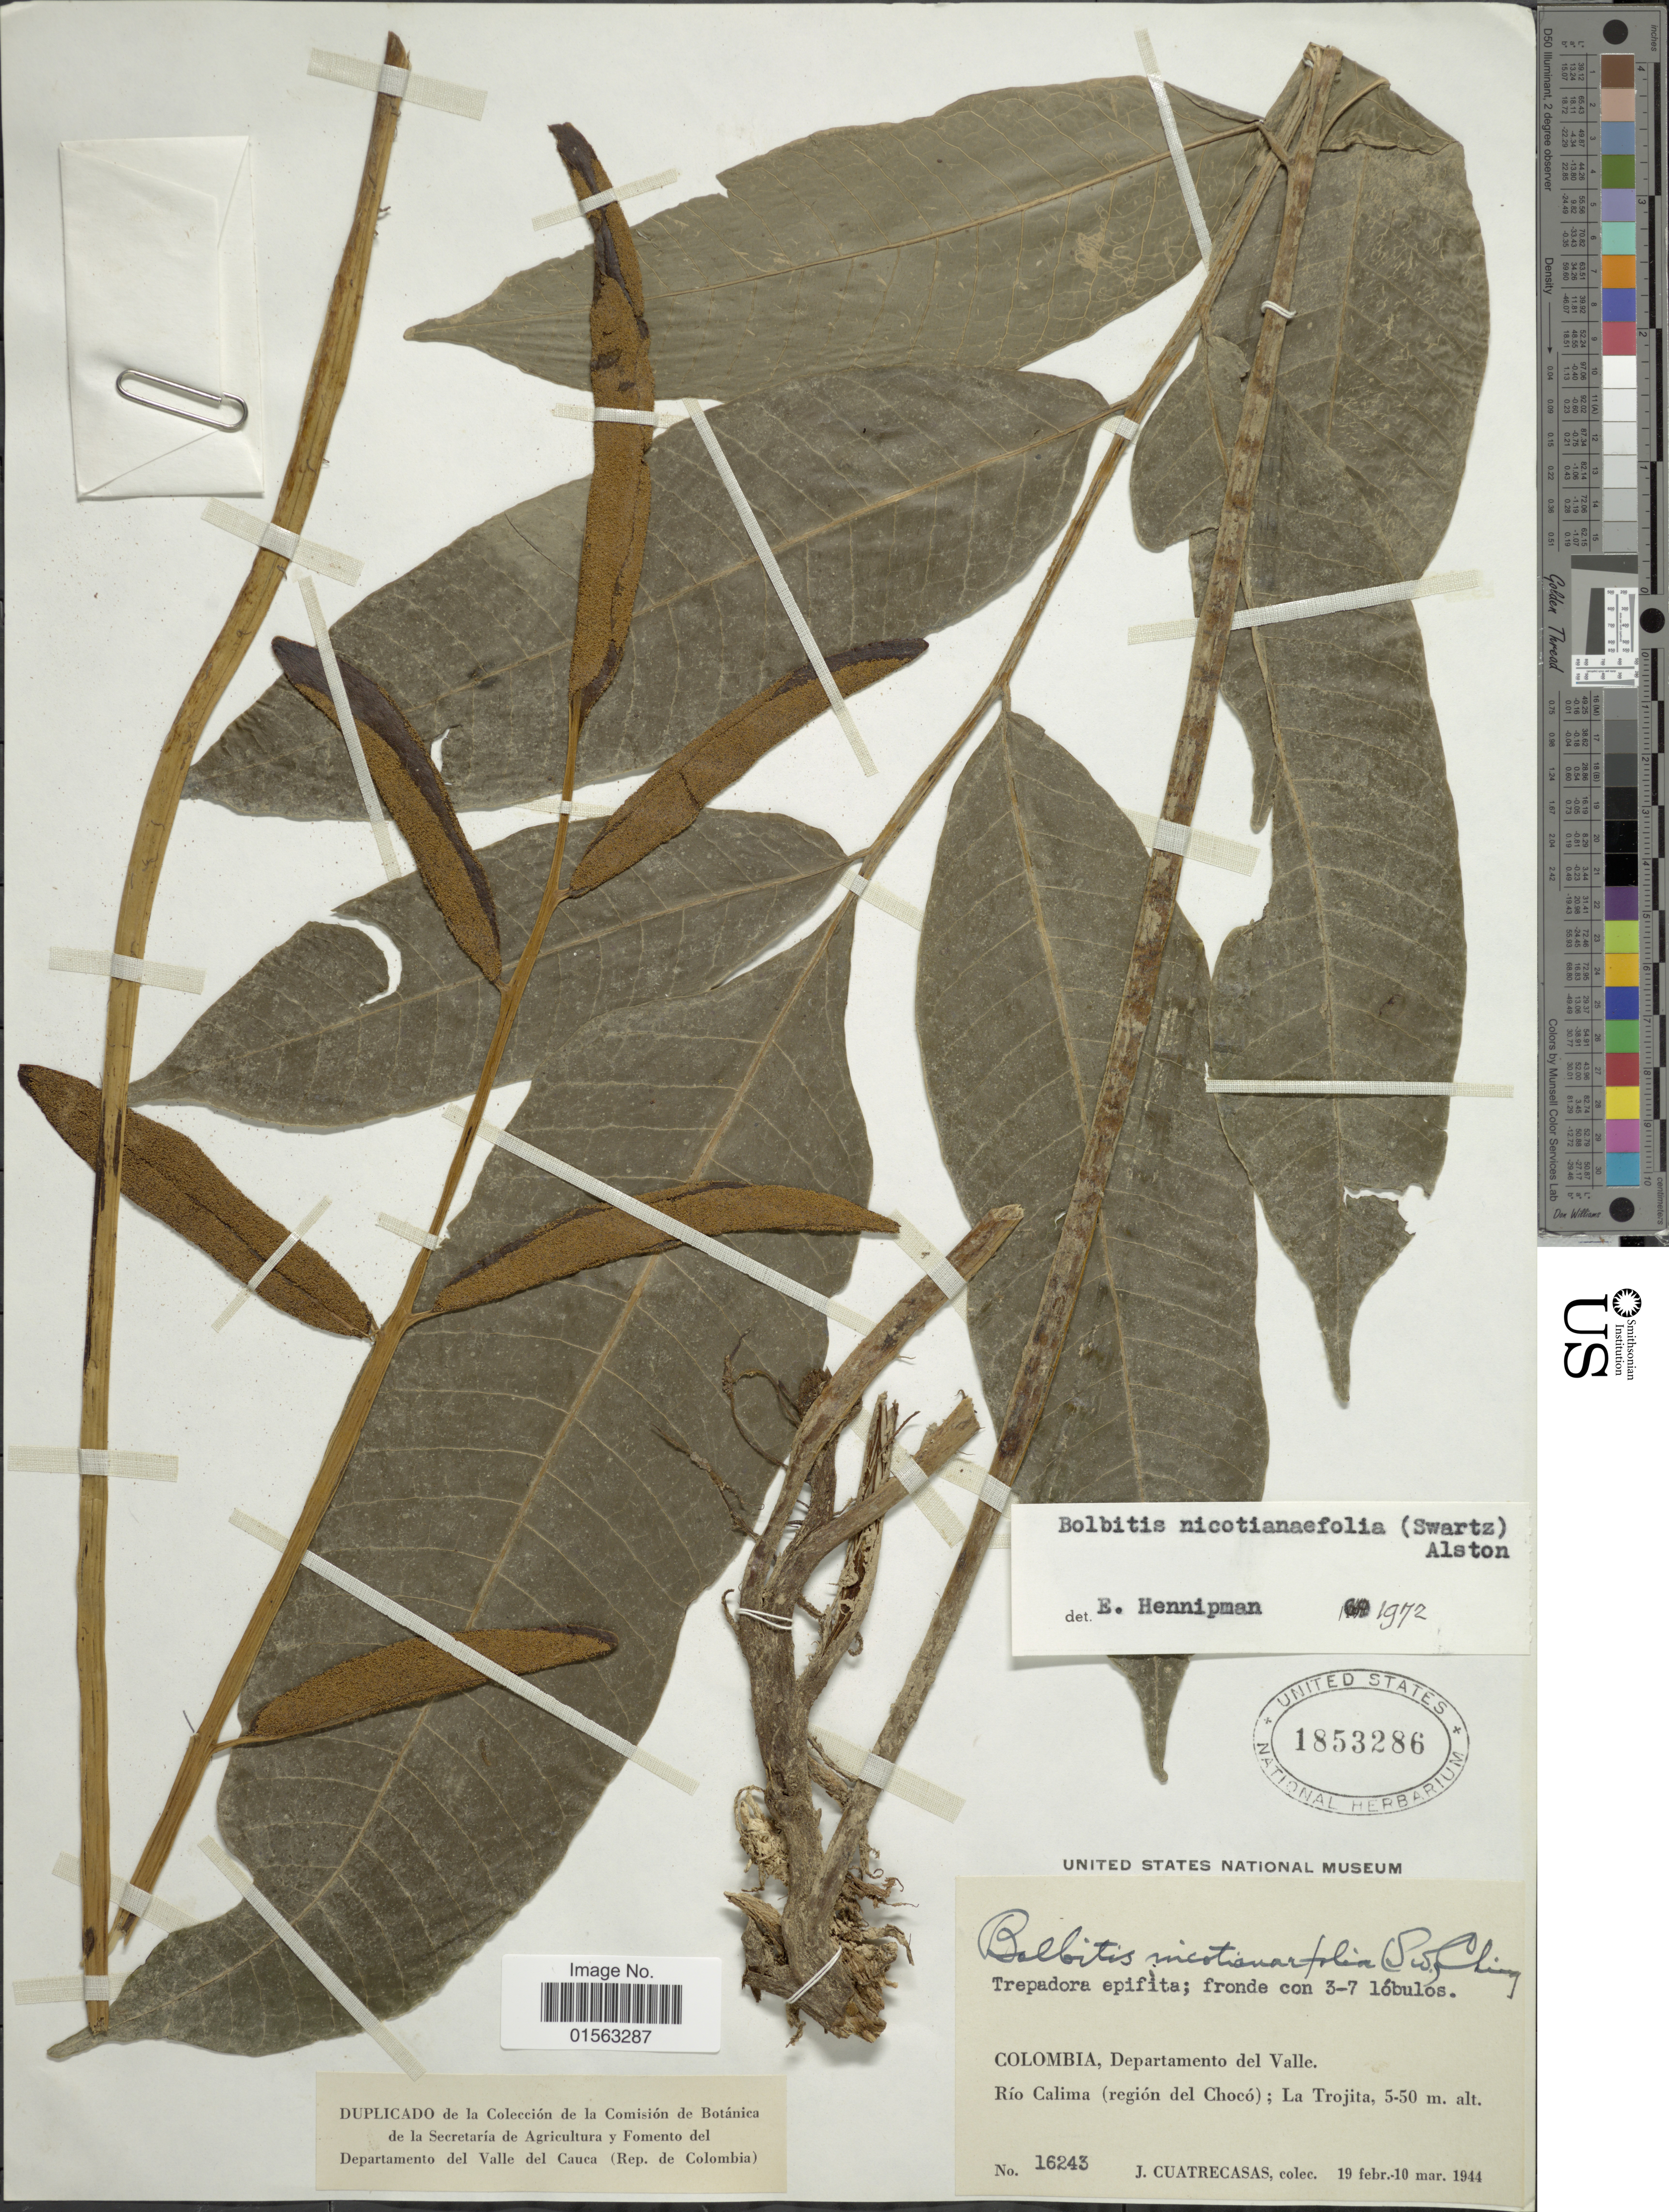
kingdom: Plantae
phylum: Tracheophyta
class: Polypodiopsida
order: Polypodiales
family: Dryopteridaceae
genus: Mickelia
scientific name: Mickelia nicotianifolia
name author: (Sw.) R.C. Moran et al.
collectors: J. Cuatrecasas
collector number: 16243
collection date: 1944-02-19/1944-03-10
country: Colombia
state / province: Valle del Cauca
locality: Colombia, Departamento del Valle, Río Calima (región del Chocó); La Trojita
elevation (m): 5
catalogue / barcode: US 1853286